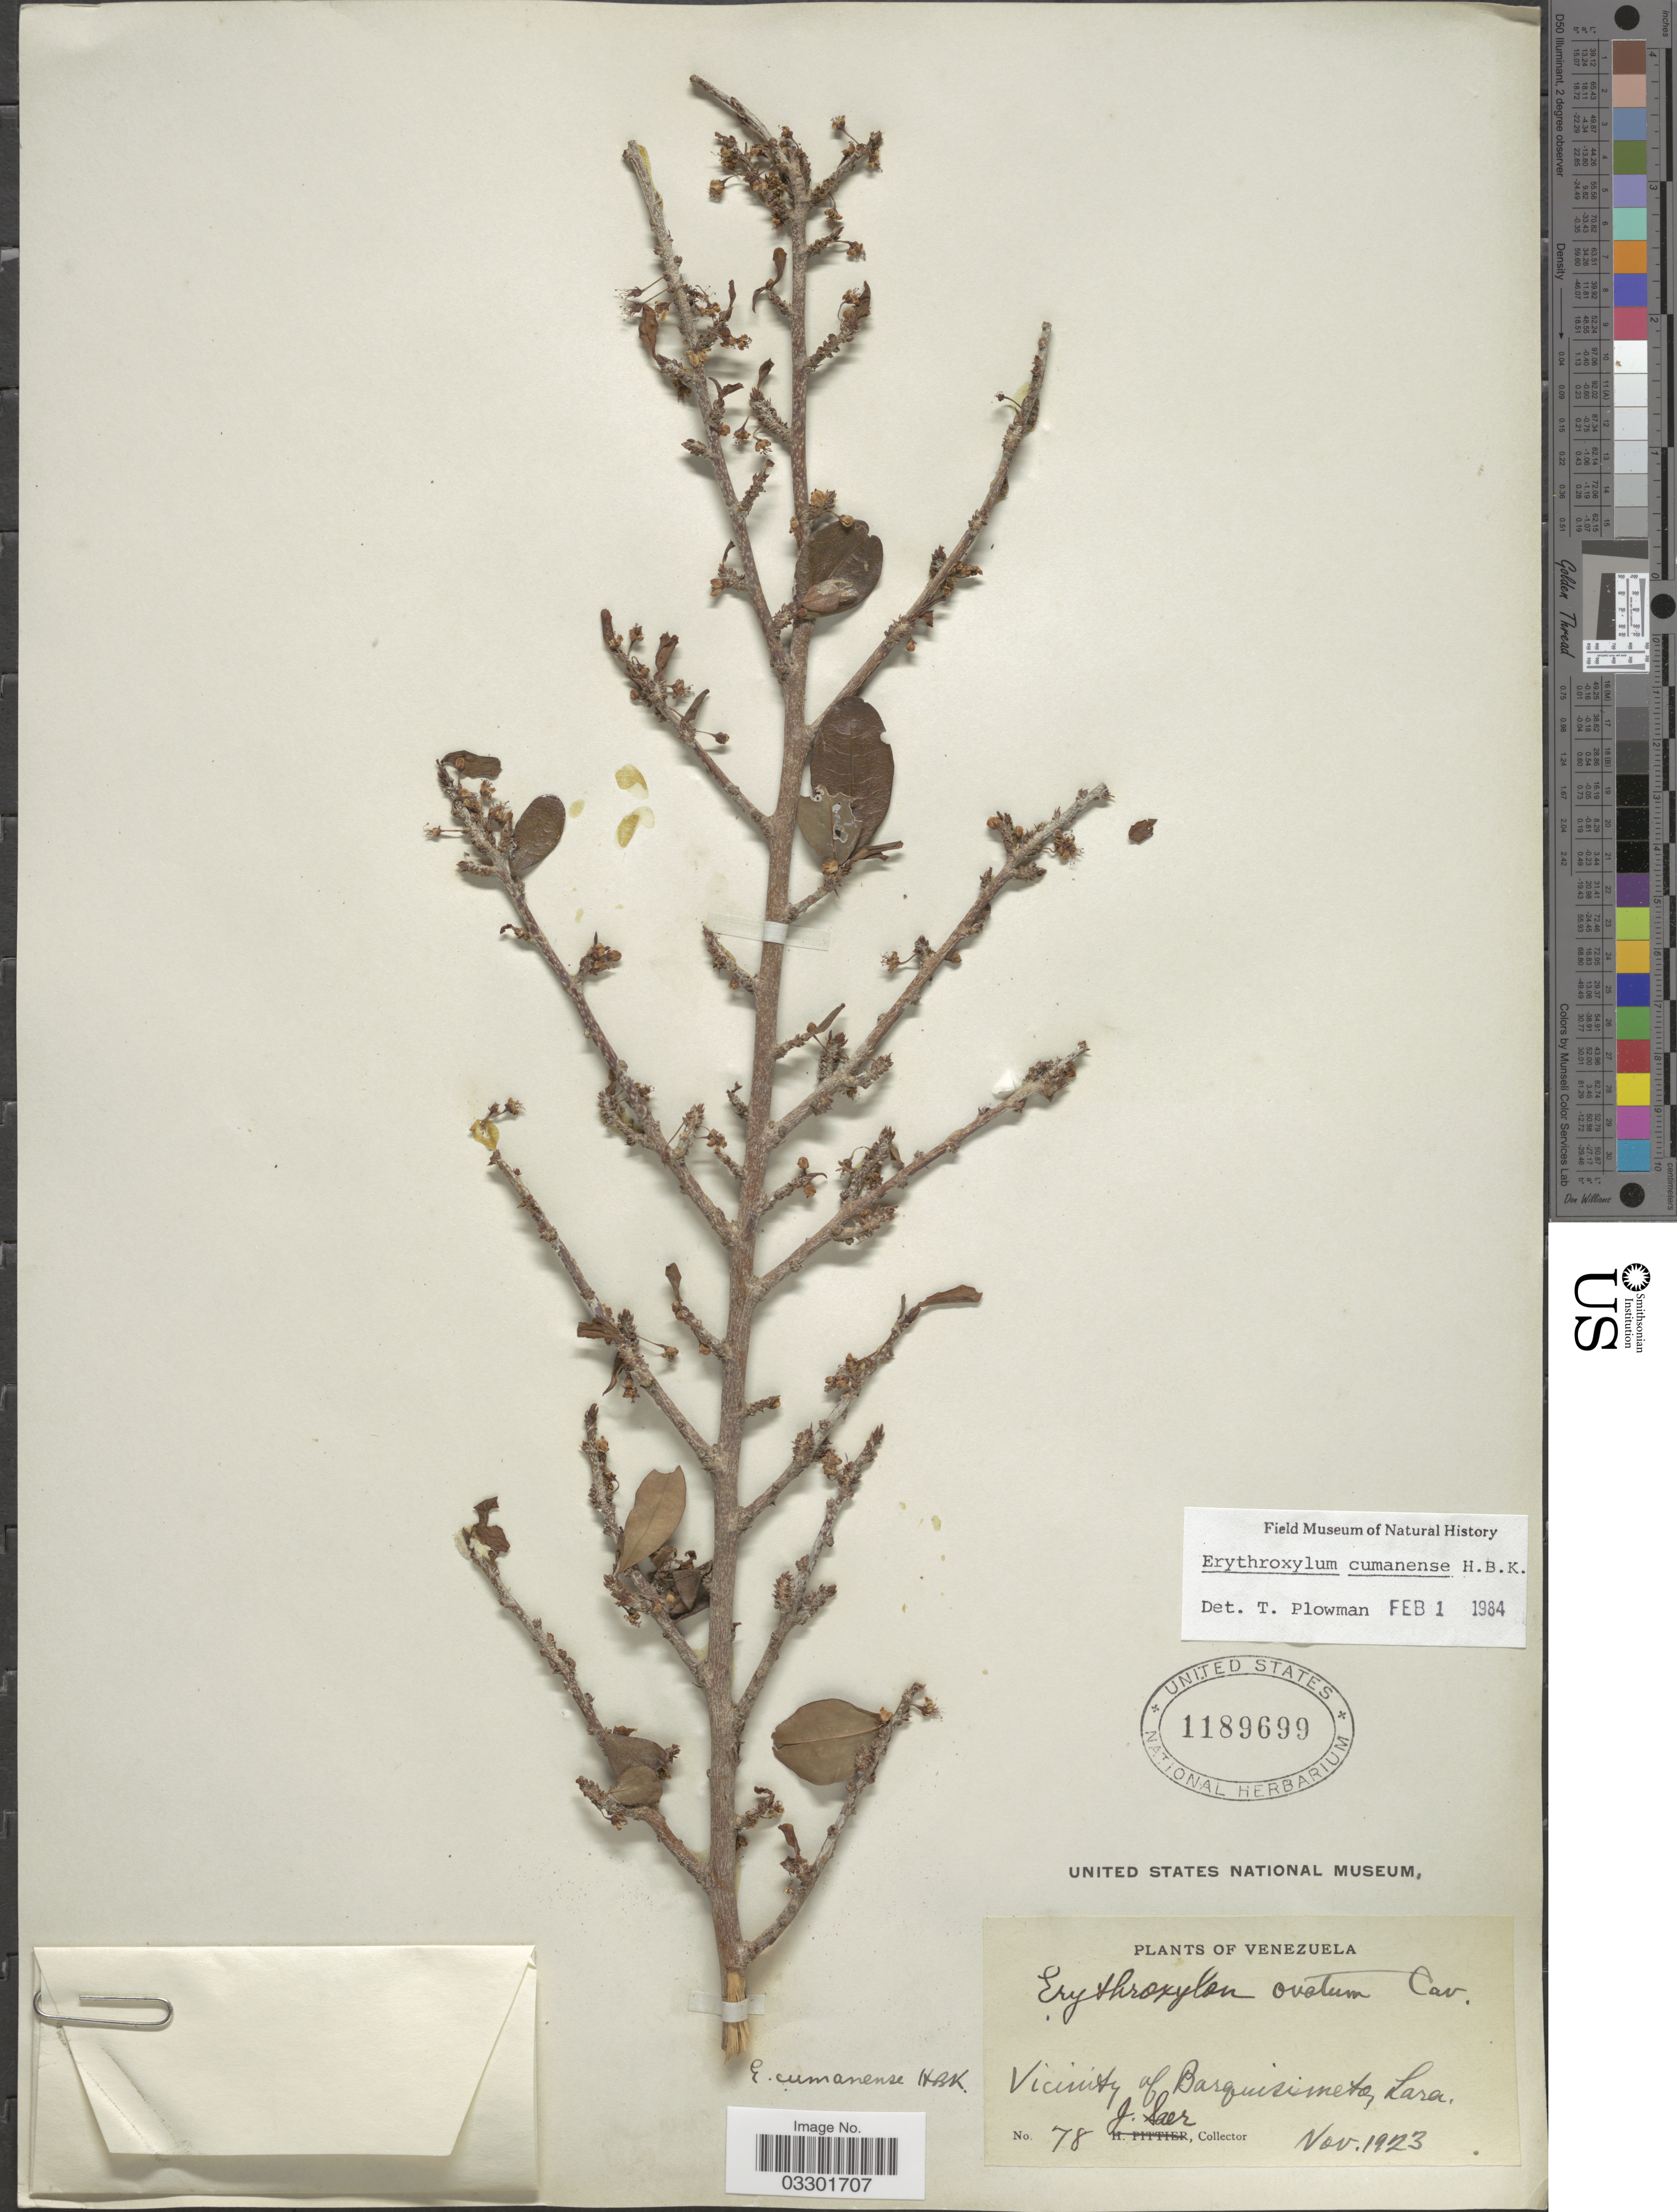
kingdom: Plantae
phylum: Tracheophyta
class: Magnoliopsida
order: Malpighiales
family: Erythroxylaceae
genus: Erythroxylum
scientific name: Erythroxylum cumanense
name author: Kunth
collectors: J. Saer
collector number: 78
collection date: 1923-11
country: Venezuela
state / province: Lara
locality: Vicinity of Barquisimetos.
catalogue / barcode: US 1189699